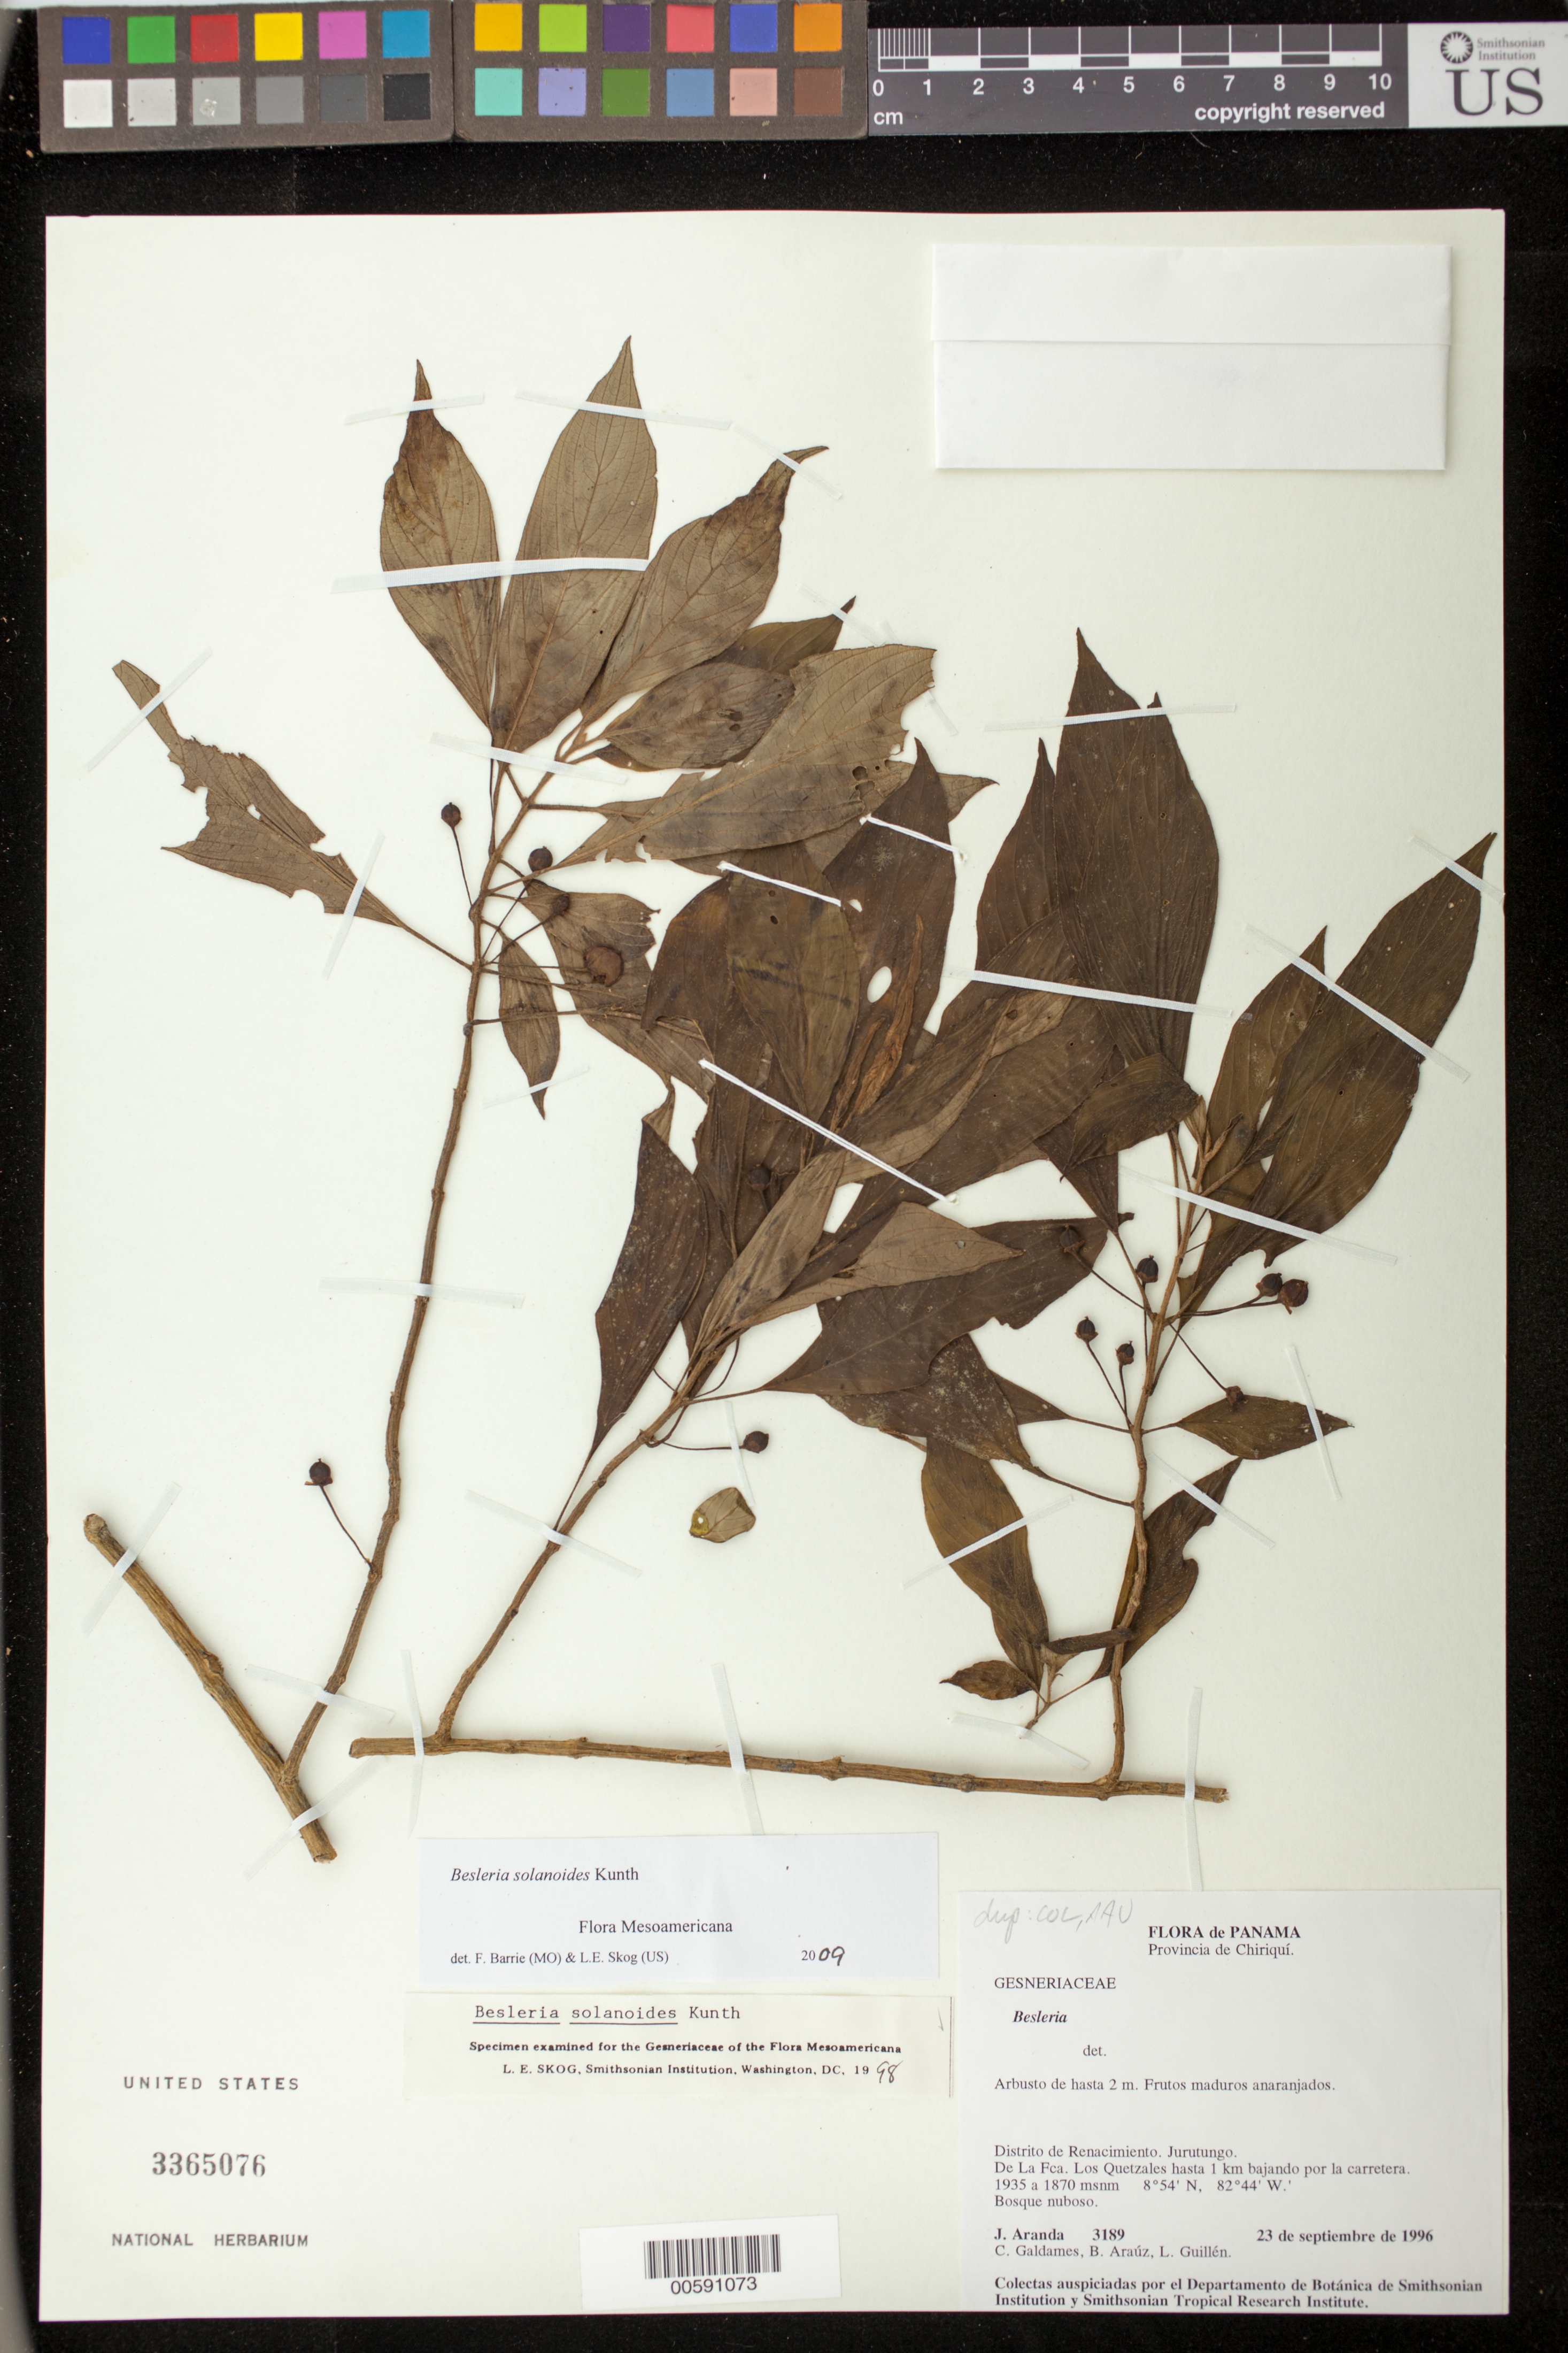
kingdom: Plantae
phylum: Tracheophyta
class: Magnoliopsida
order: Lamiales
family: Gesneriaceae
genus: Besleria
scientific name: Besleria solanoides var. solanoides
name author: Kunth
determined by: Skog, Laurence E.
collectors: J. Aranda, C. Galdames, B. Araúz & L. Guillén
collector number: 3189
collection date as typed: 23 Sep 1996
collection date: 1996-09-23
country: Panama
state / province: Chiriquí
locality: Distrito de Renacimiento; Jurutungo, de La Fca. Los Quetzales hasta 1 km bajando por la carretera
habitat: Bosque nuboso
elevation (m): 1935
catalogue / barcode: US 3365076